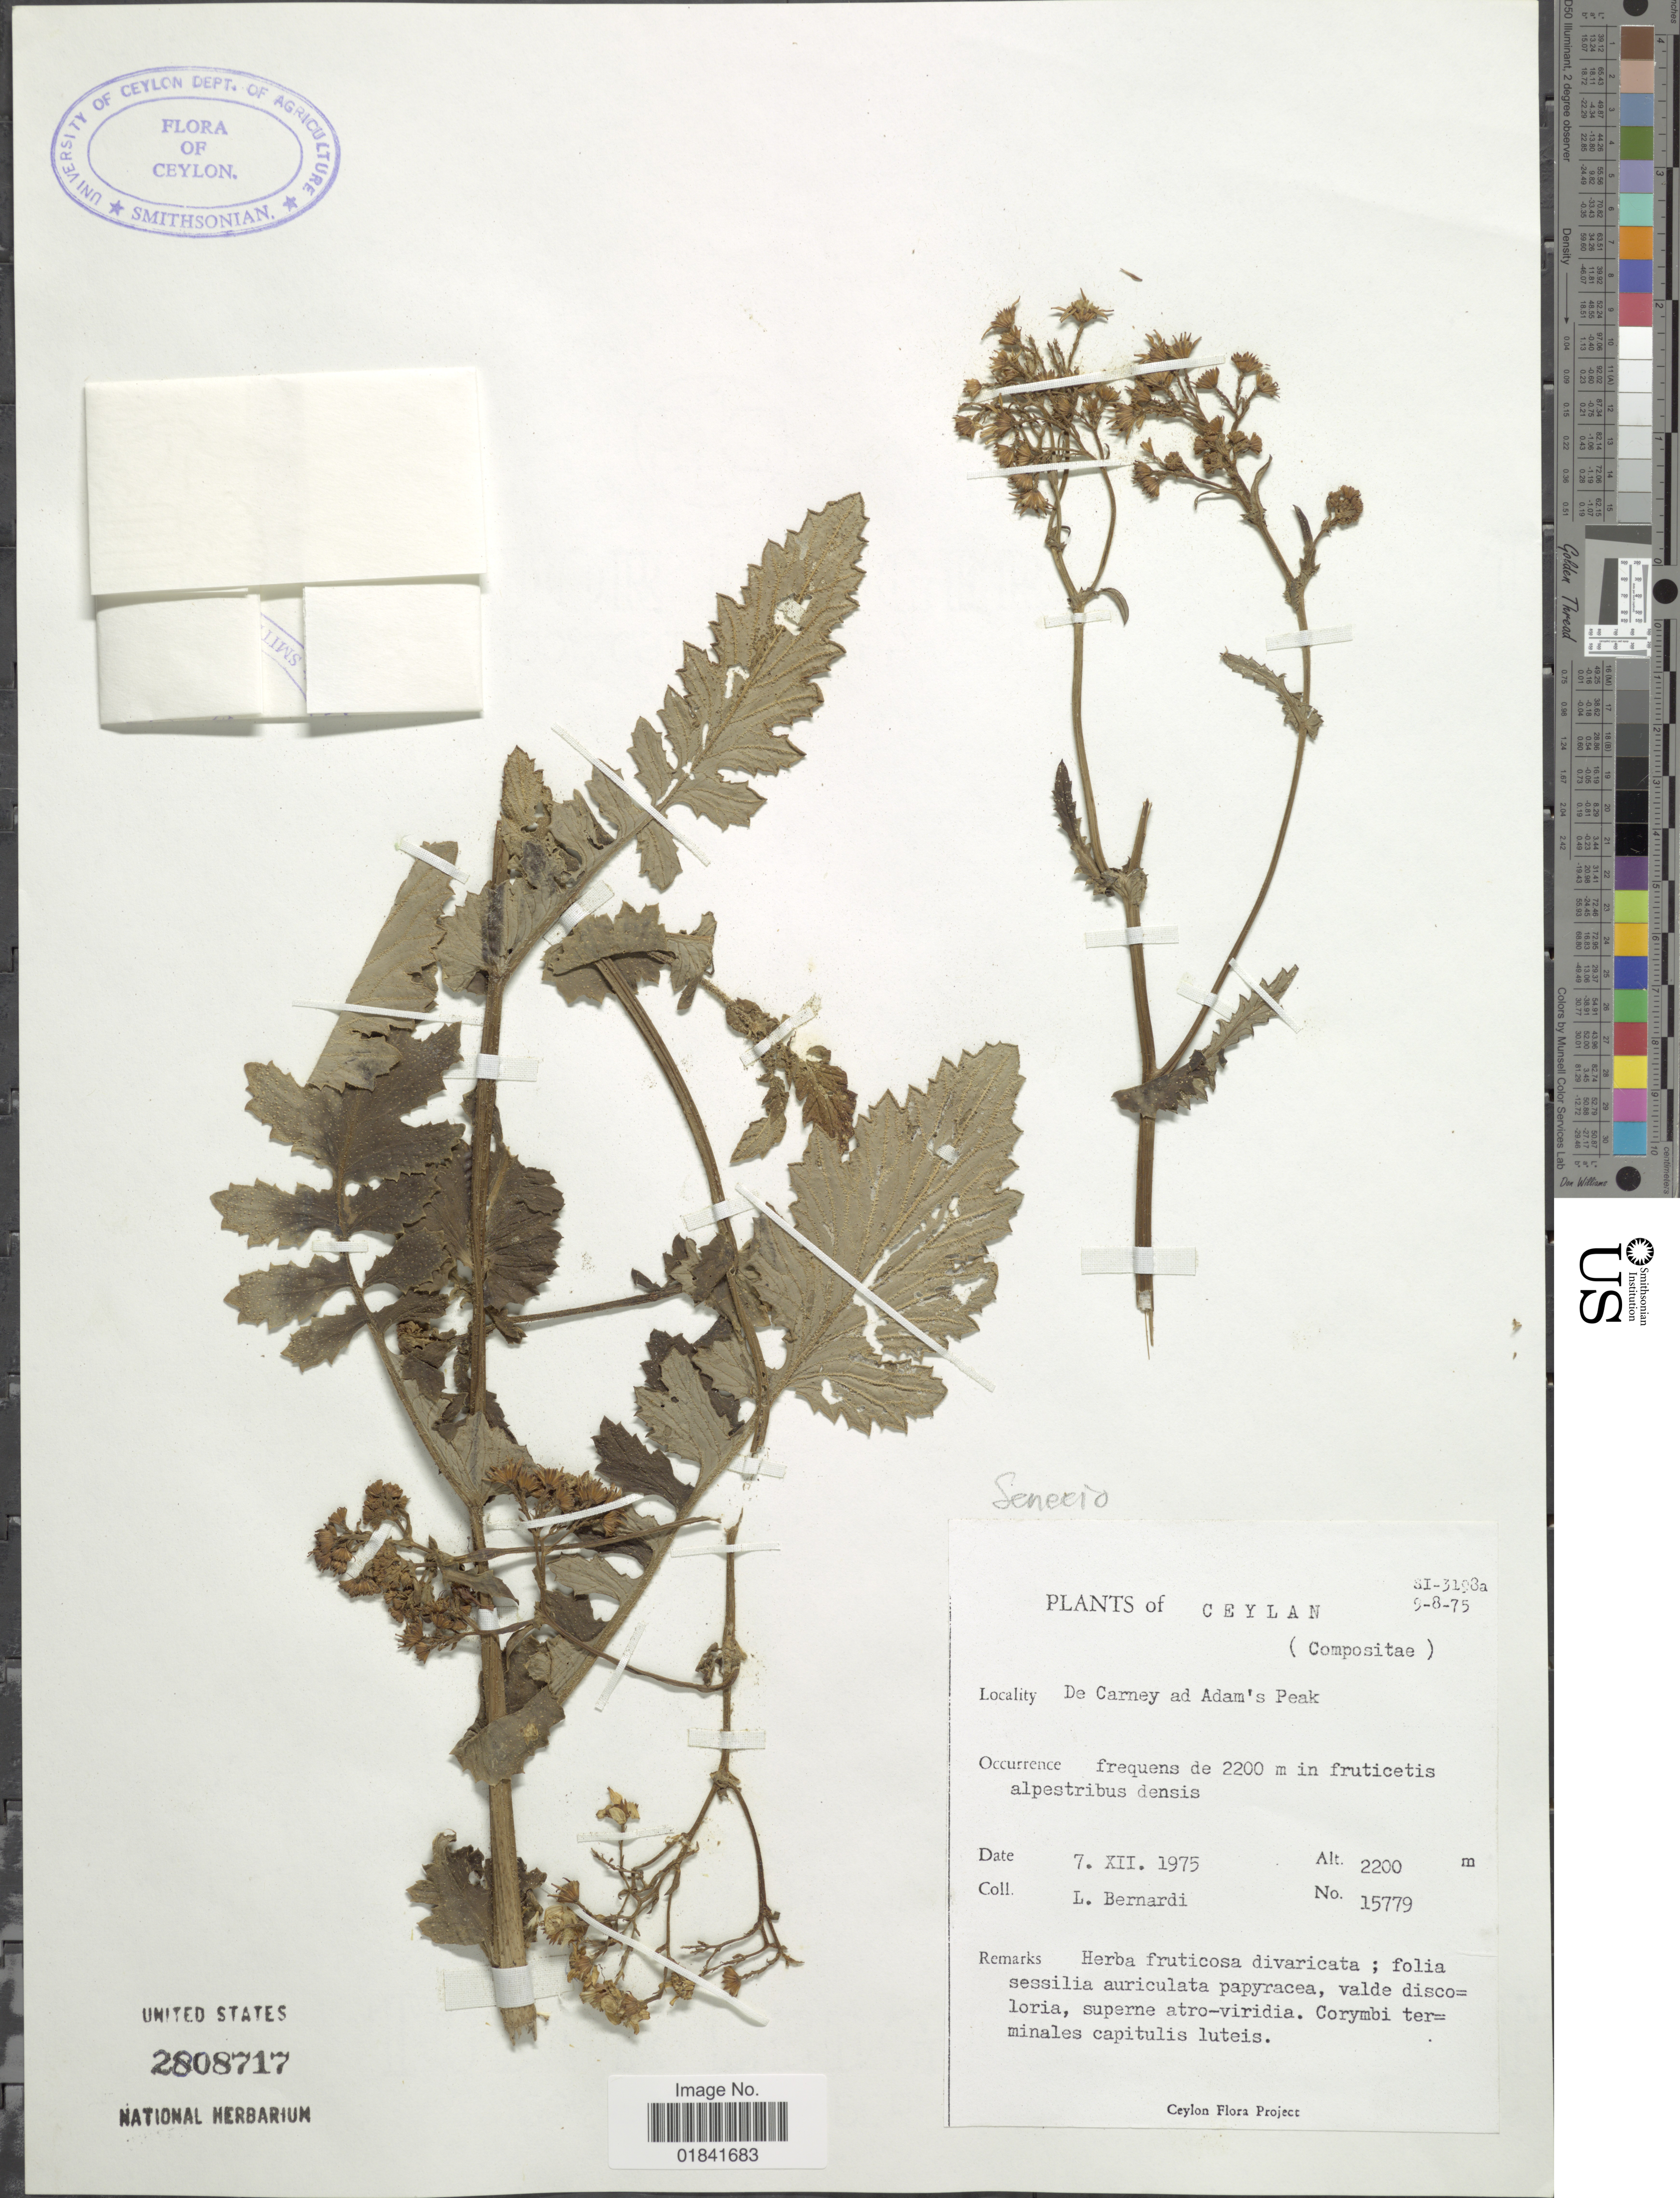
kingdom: Plantae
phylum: Tracheophyta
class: Magnoliopsida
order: Asterales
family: Asteraceae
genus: Senecio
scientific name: Senecio sp.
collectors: L. Bernardi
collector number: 15779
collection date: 1975-12-07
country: Sri Lanka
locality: Ceylan, De Carney ad Adam's Peak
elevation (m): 2200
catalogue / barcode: US 2808717